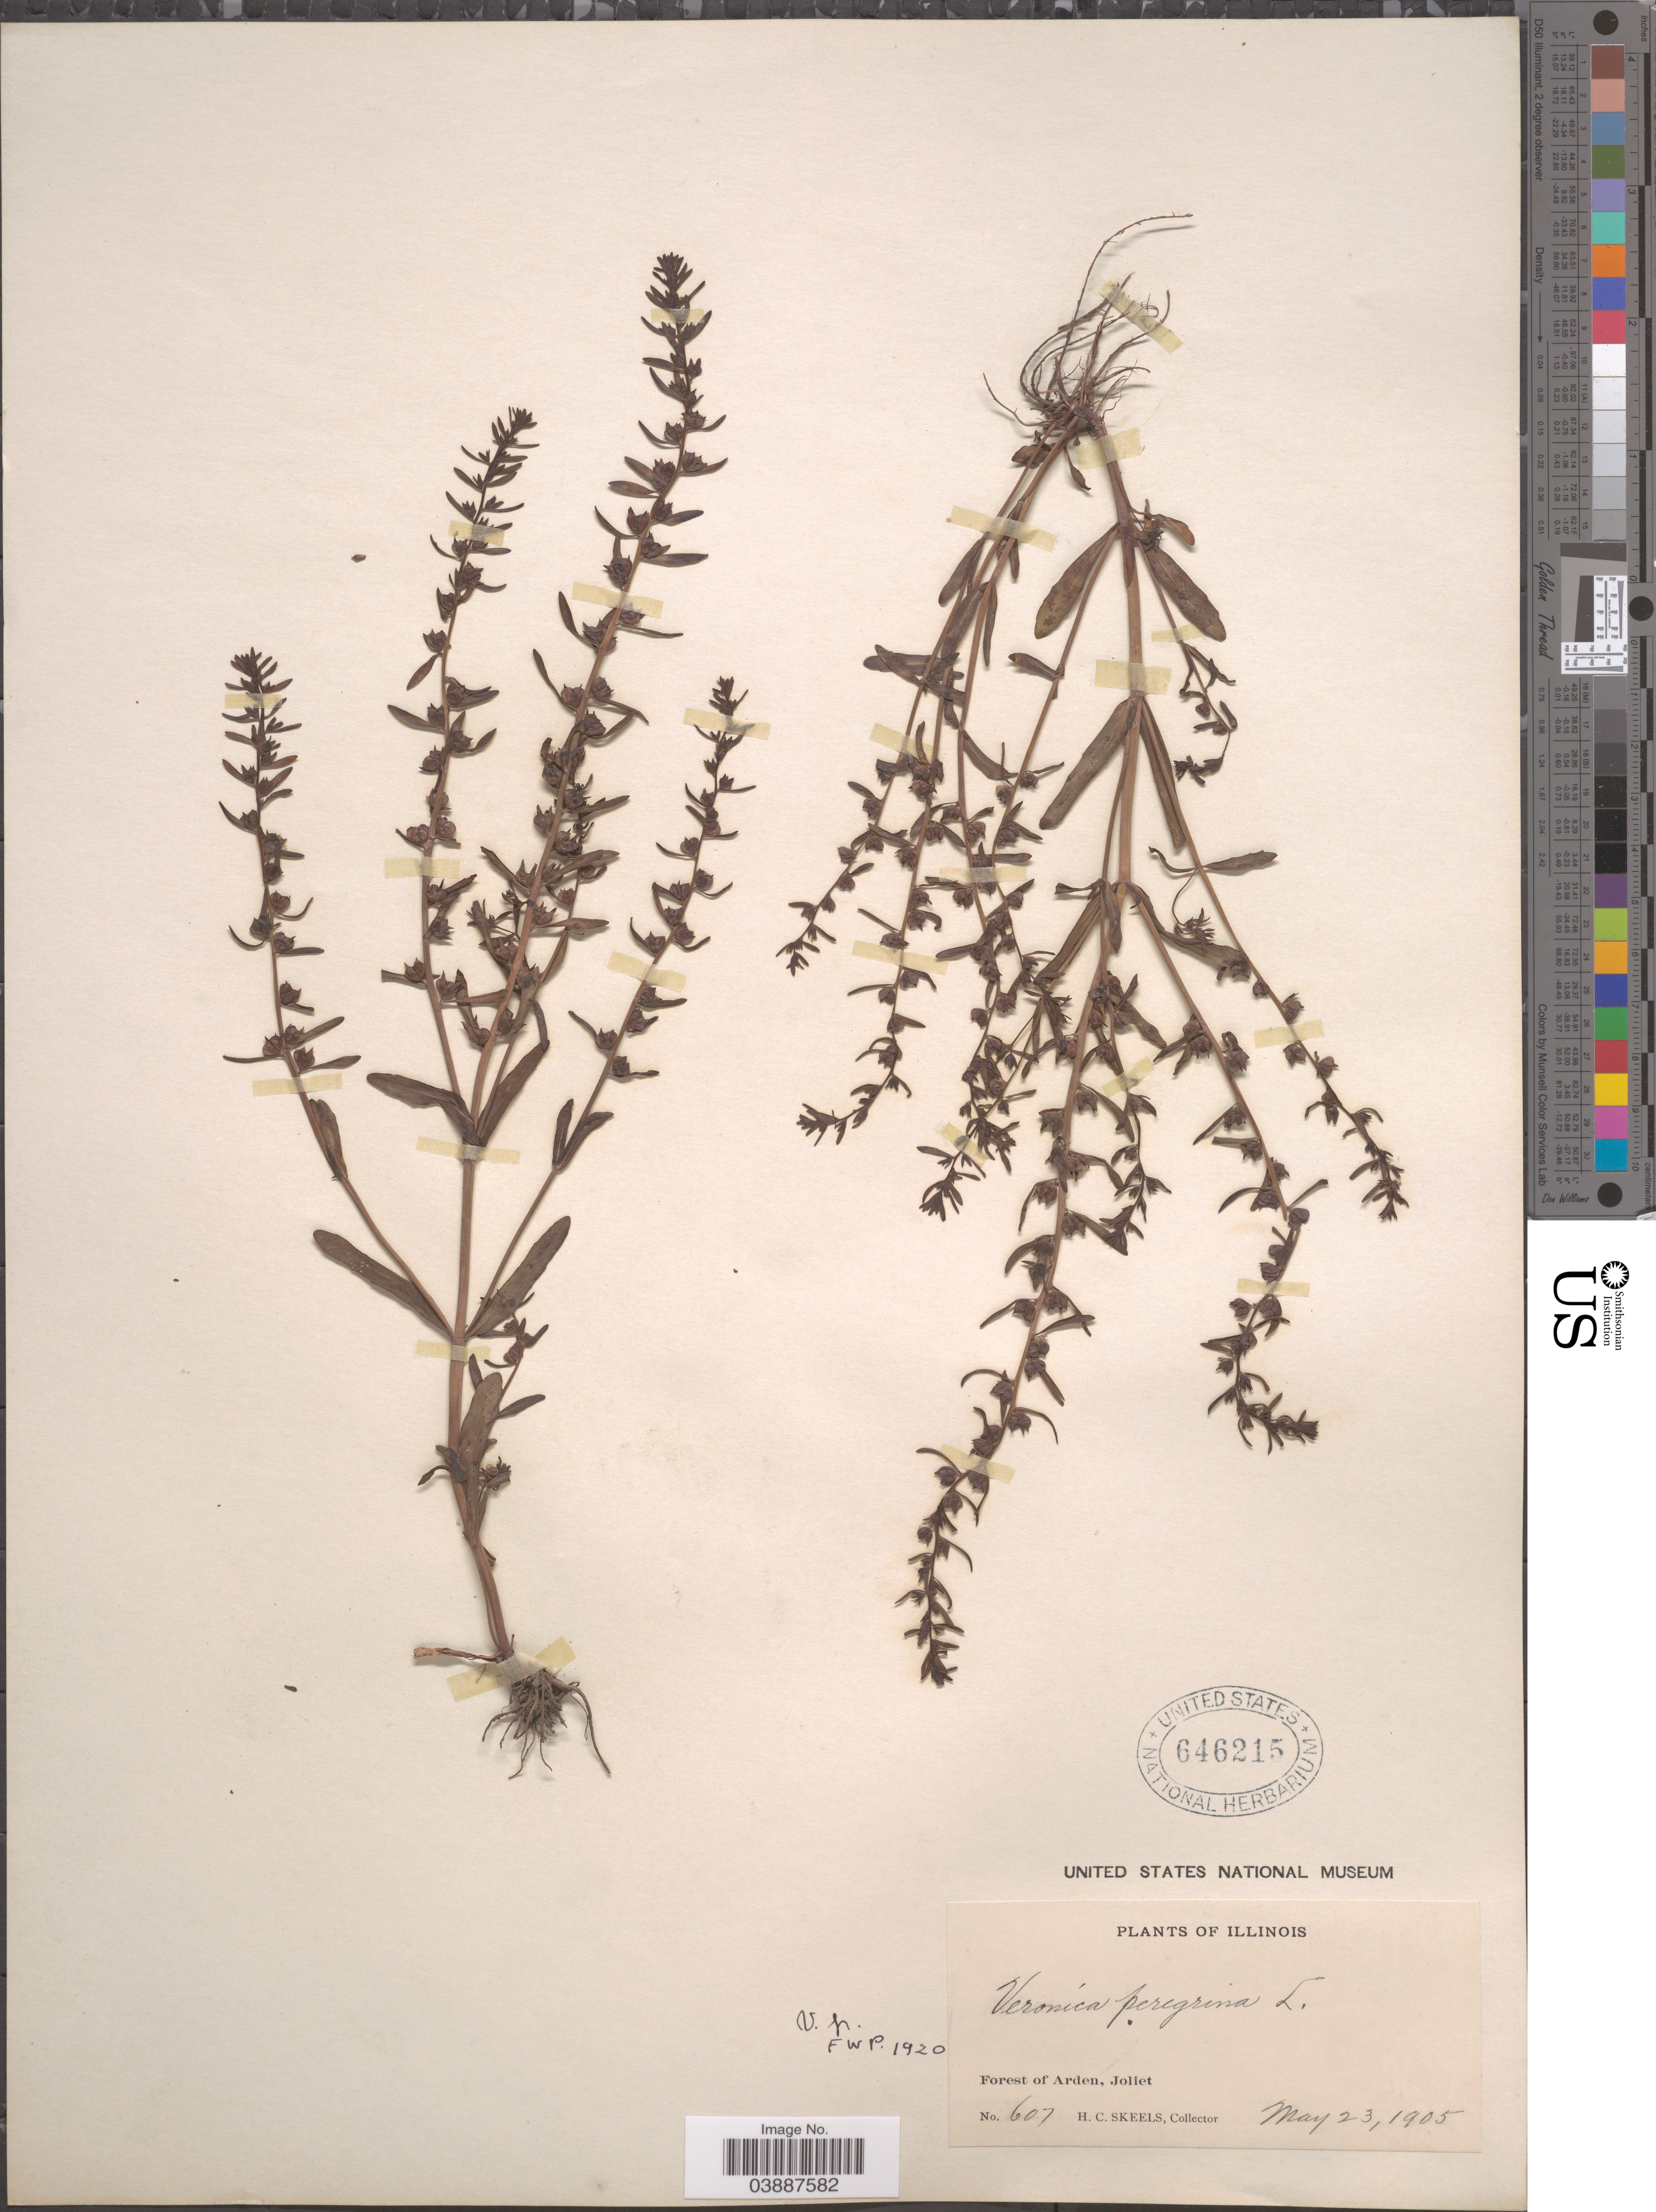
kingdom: Plantae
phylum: Tracheophyta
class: Magnoliopsida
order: Lamiales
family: Plantaginaceae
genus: Veronica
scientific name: Veronica peregrina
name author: L.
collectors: H. Skeels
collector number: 607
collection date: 1905-05-23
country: United States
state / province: Illinois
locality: Forest of Arden, Joliet.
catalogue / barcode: US 646215